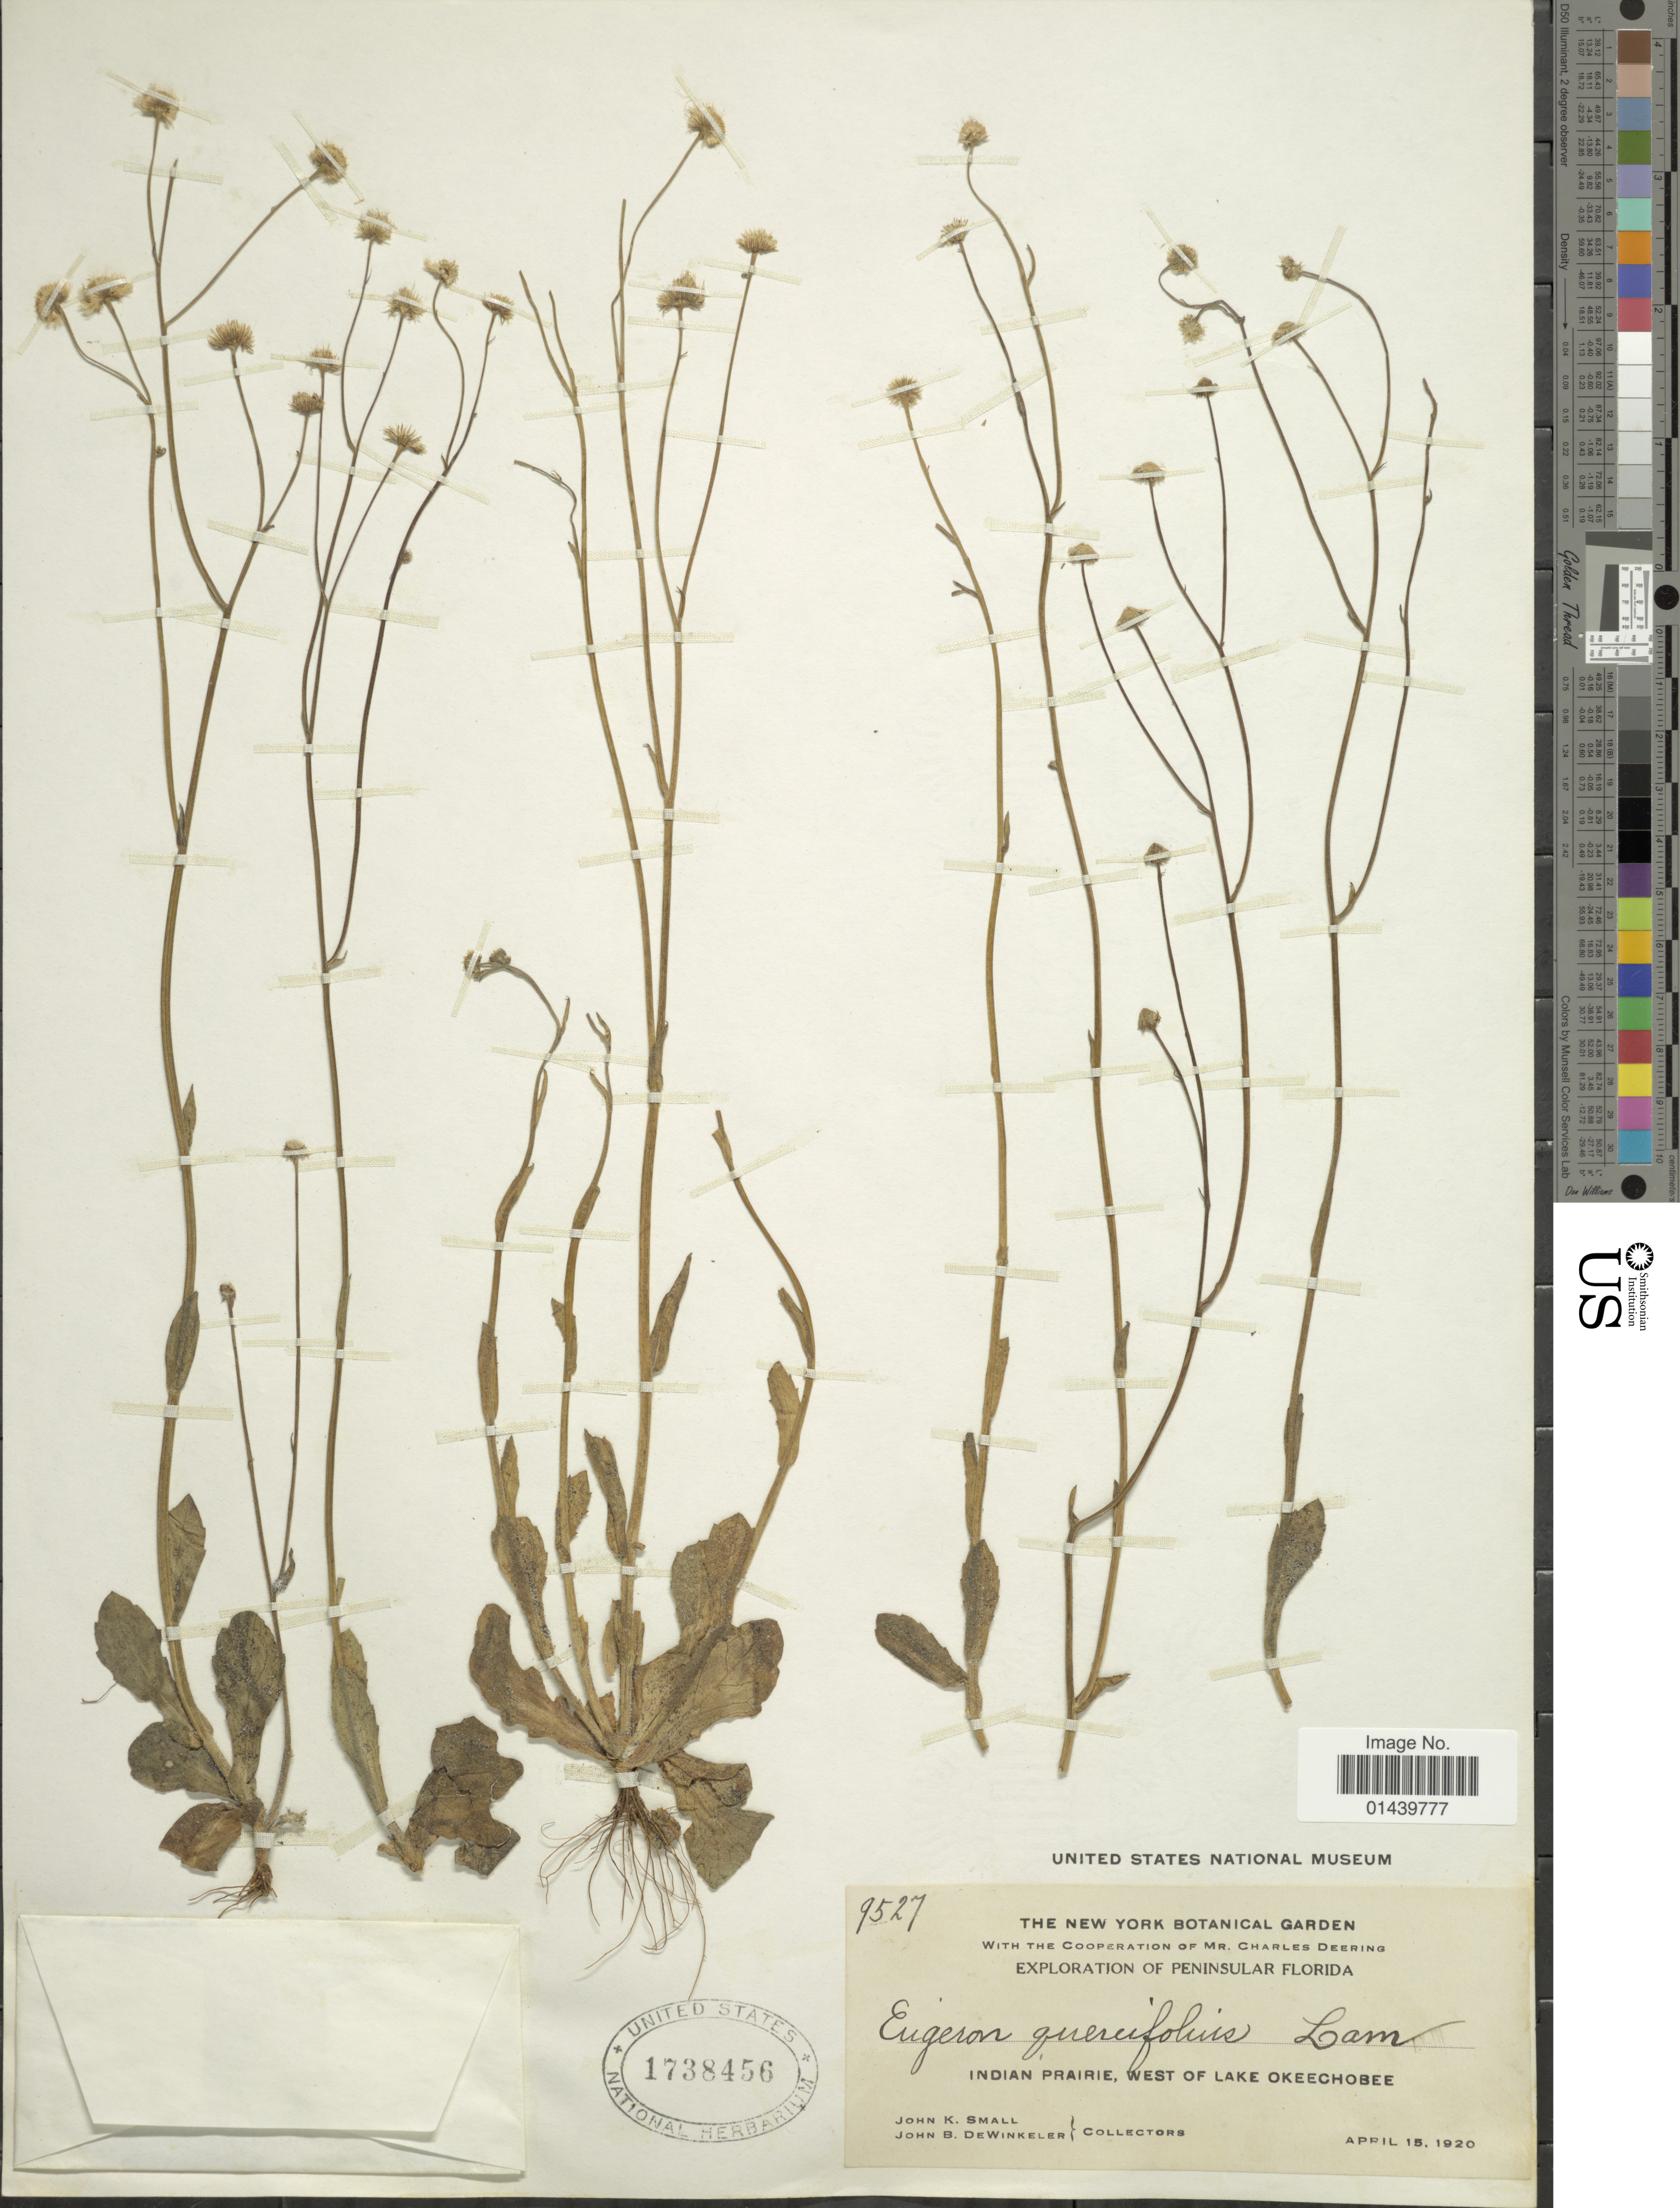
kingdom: Plantae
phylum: Tracheophyta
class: Magnoliopsida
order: Asterales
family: Asteraceae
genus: Erigeron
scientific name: Erigeron quercifolius Lam.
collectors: J. K. Small & J. B. Dewinkeler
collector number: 9527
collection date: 1920-04-15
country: United States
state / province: Florida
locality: Indian Prairie, West of Lake Okeechobee.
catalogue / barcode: US 1738456